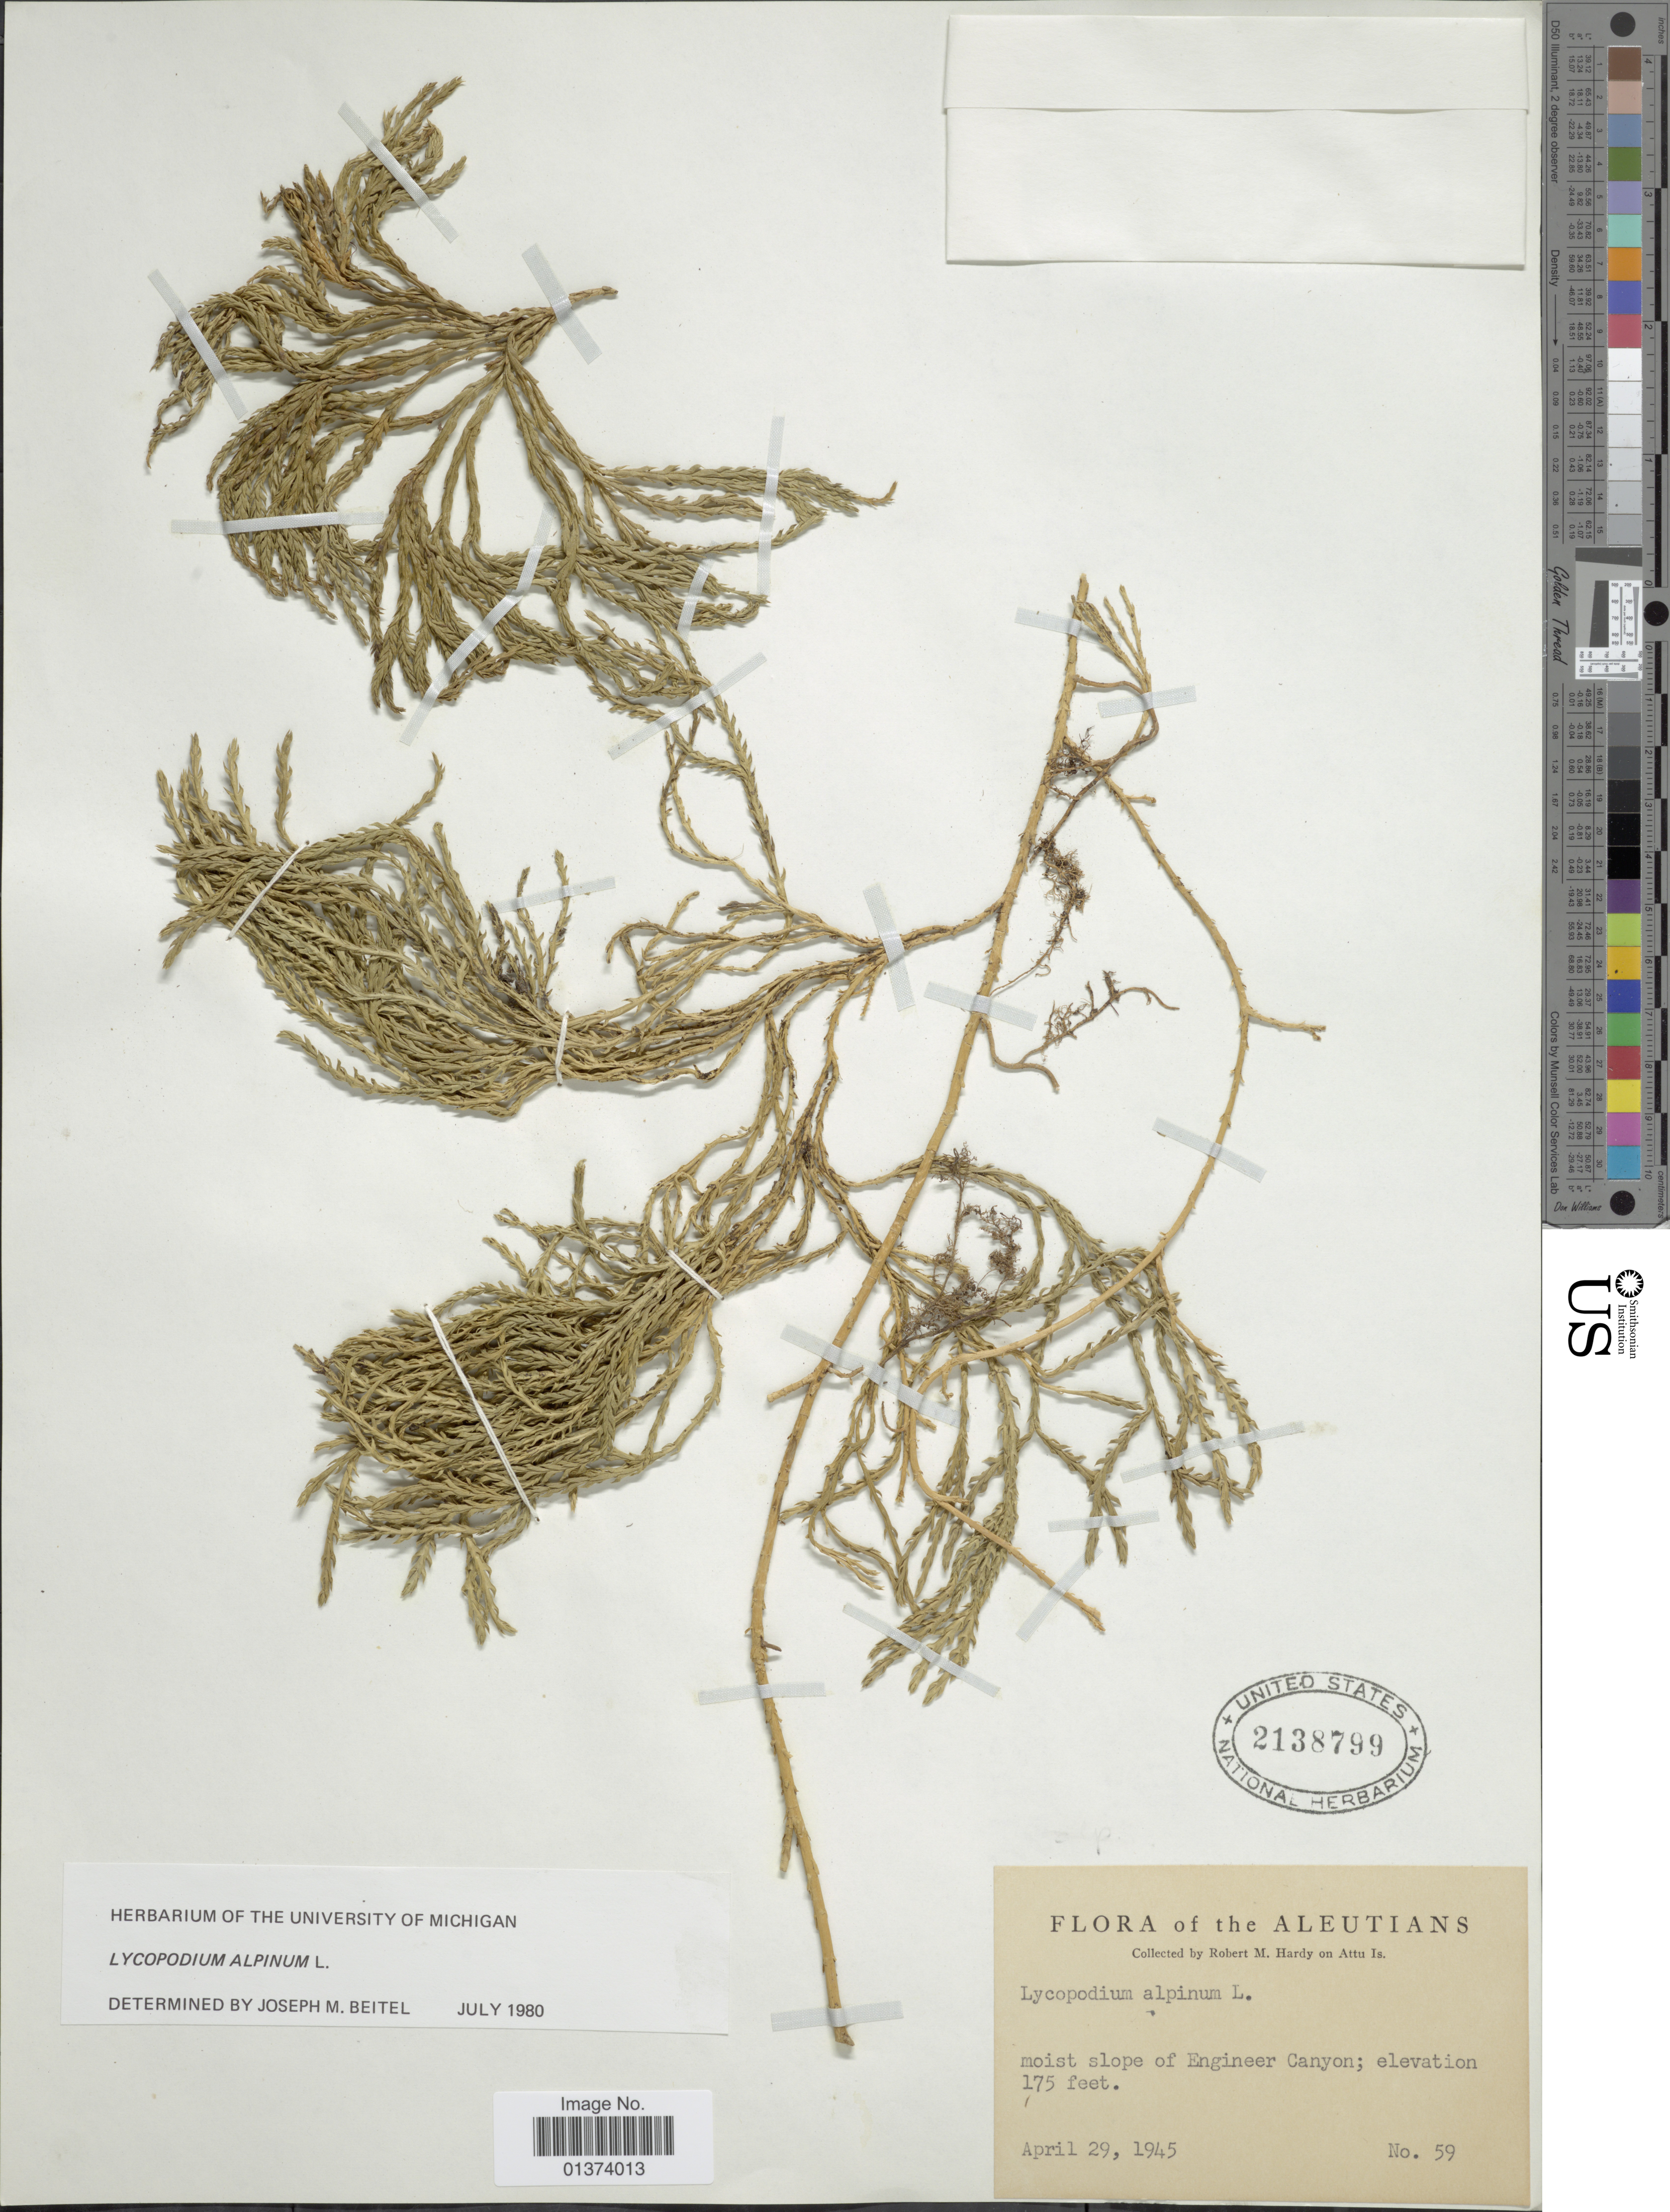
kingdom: Plantae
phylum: Tracheophyta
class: Lycopodiopsida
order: Lycopodiales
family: Lycopodiaceae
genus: Diphasiastrum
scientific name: Diphasiastrum alpinum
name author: (L.) Holub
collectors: -. Hardy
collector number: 59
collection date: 1945-04-29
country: United States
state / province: Alaska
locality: Aleutians, moist slope of Engineer Canyon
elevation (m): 53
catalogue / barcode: US 2138799